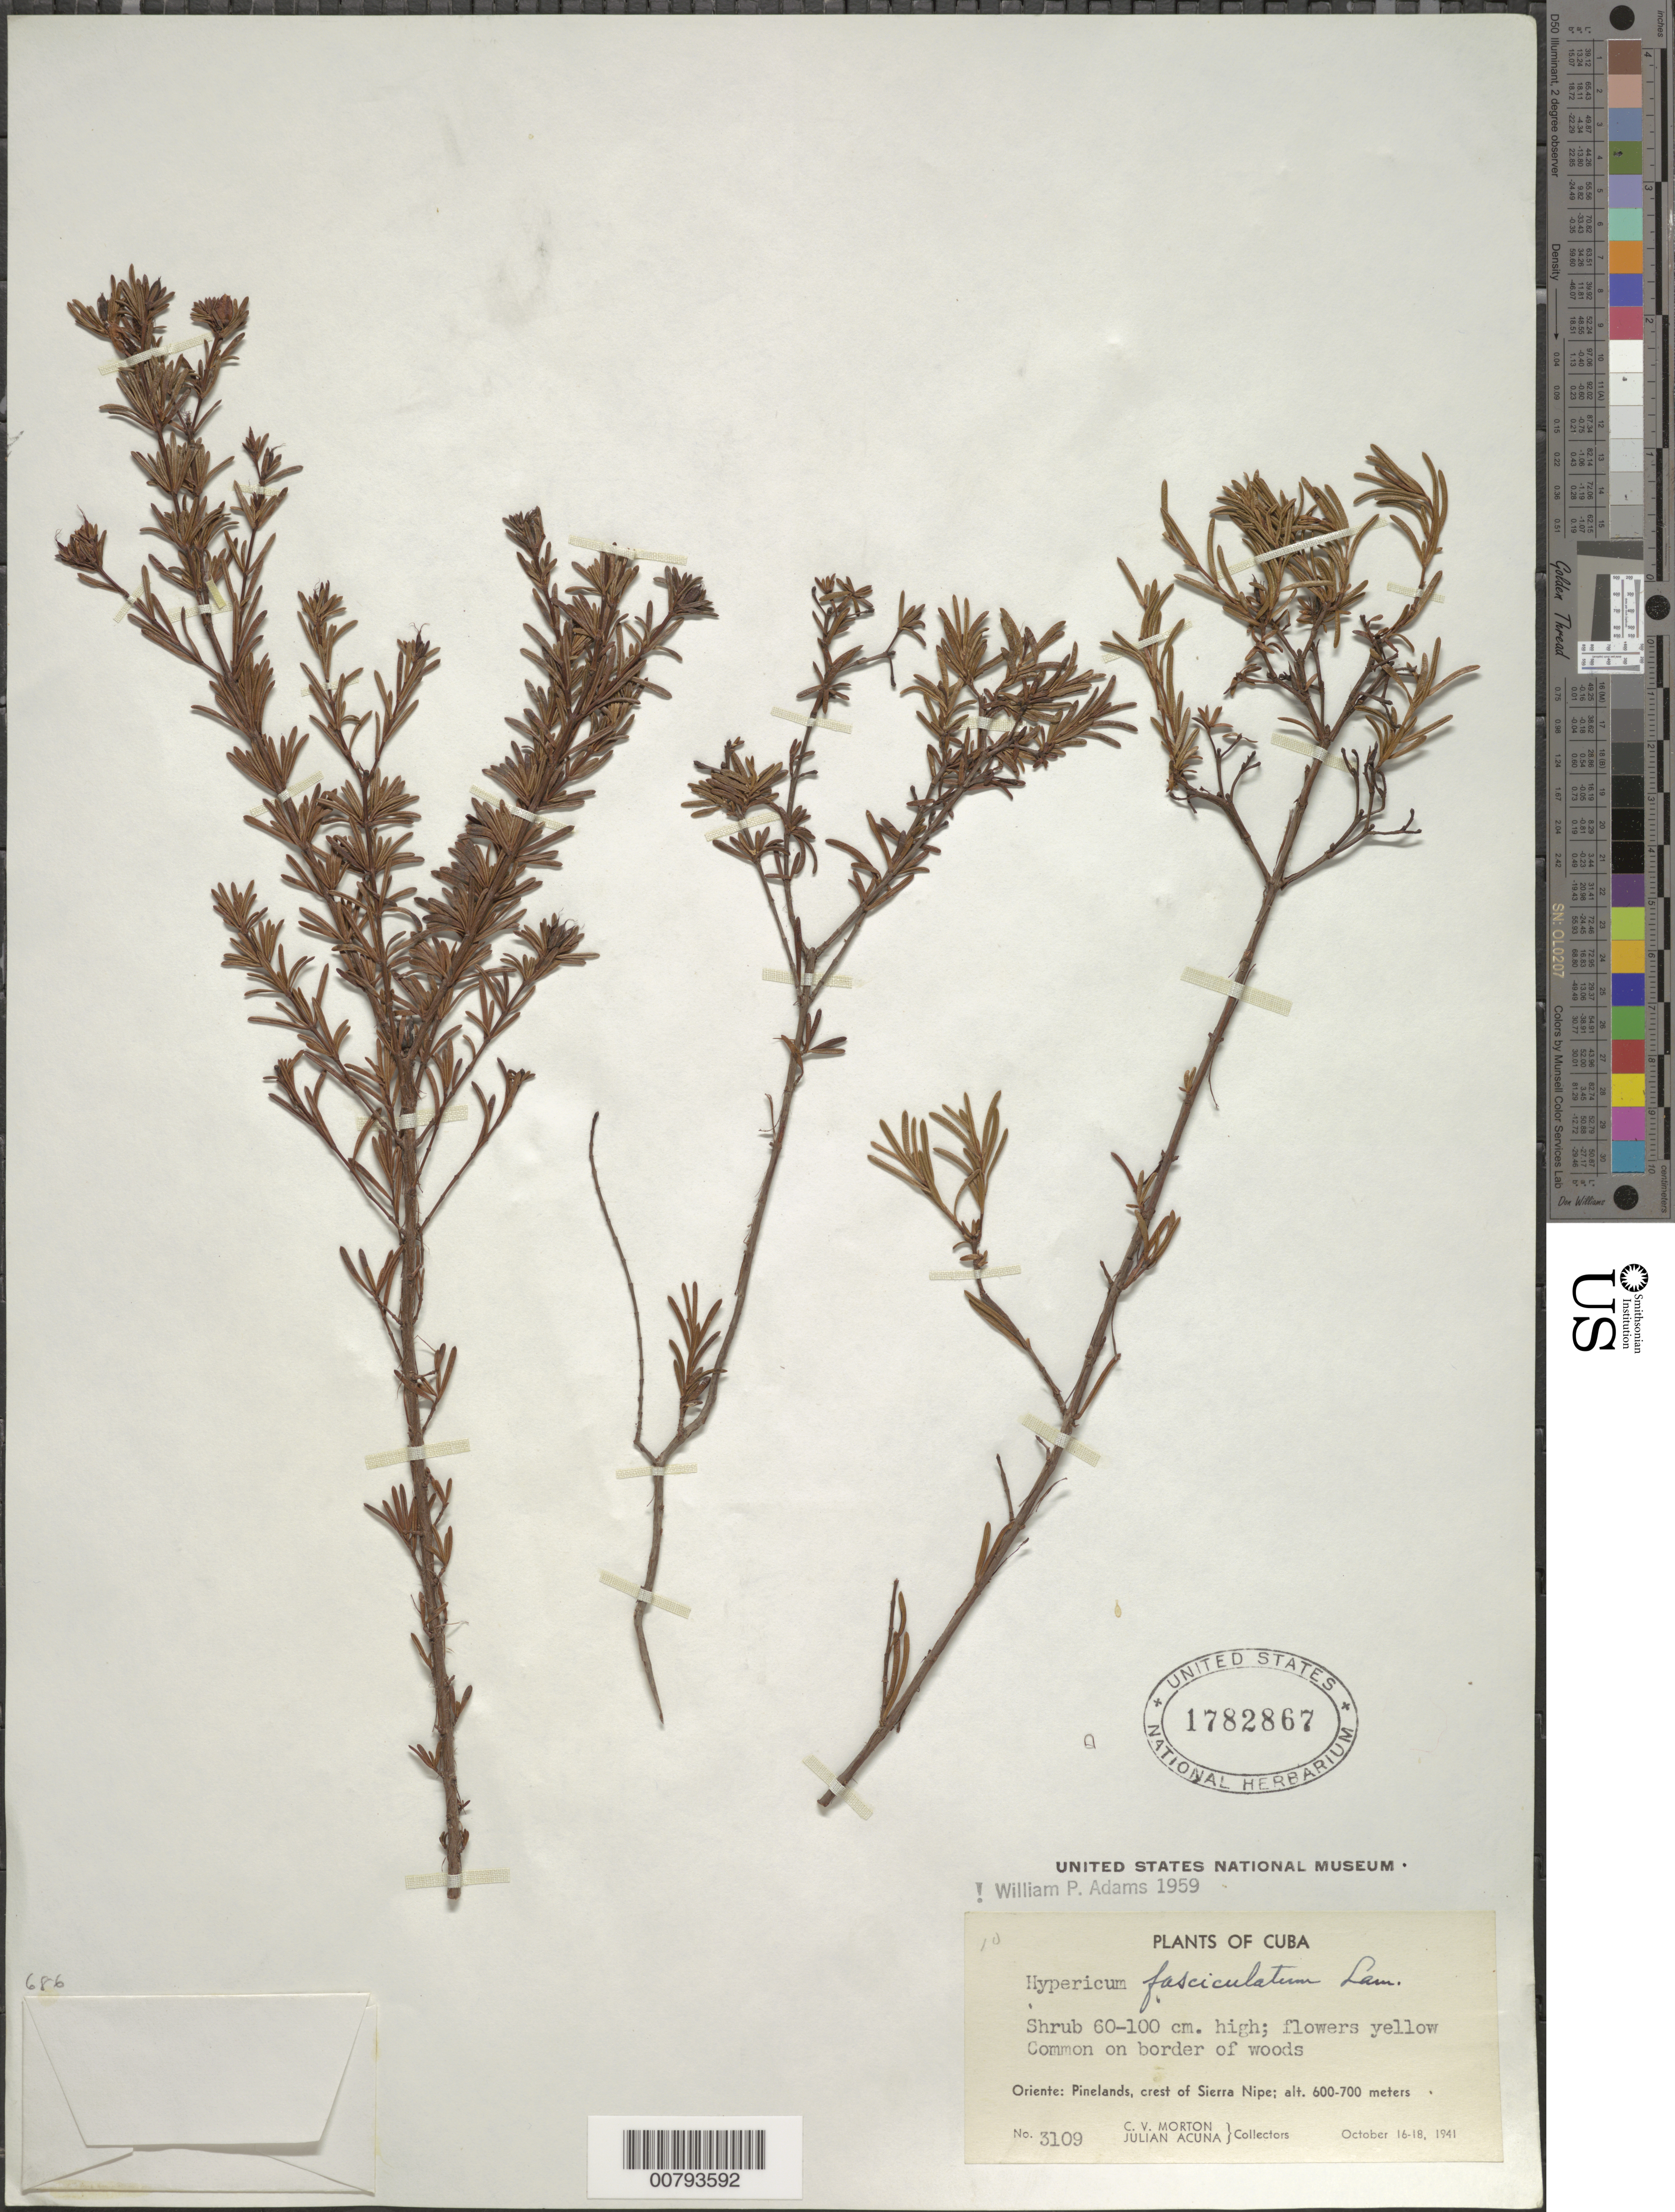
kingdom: Plantae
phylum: Tracheophyta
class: Magnoliopsida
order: Malpighiales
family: Hypericaceae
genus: Hypericum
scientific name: Hypericum fasciculatum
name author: Lam.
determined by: Adams, W. P.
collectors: C. V. Morton & J. Acuña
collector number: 3109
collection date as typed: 16 Oct 1941 to 18 Oct 1941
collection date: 1941-10-16/1941-10-18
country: Cuba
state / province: Oriente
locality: Crest of Sierra Nipe; border of woods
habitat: Pinelands (border of)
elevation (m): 600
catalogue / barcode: US 1782867